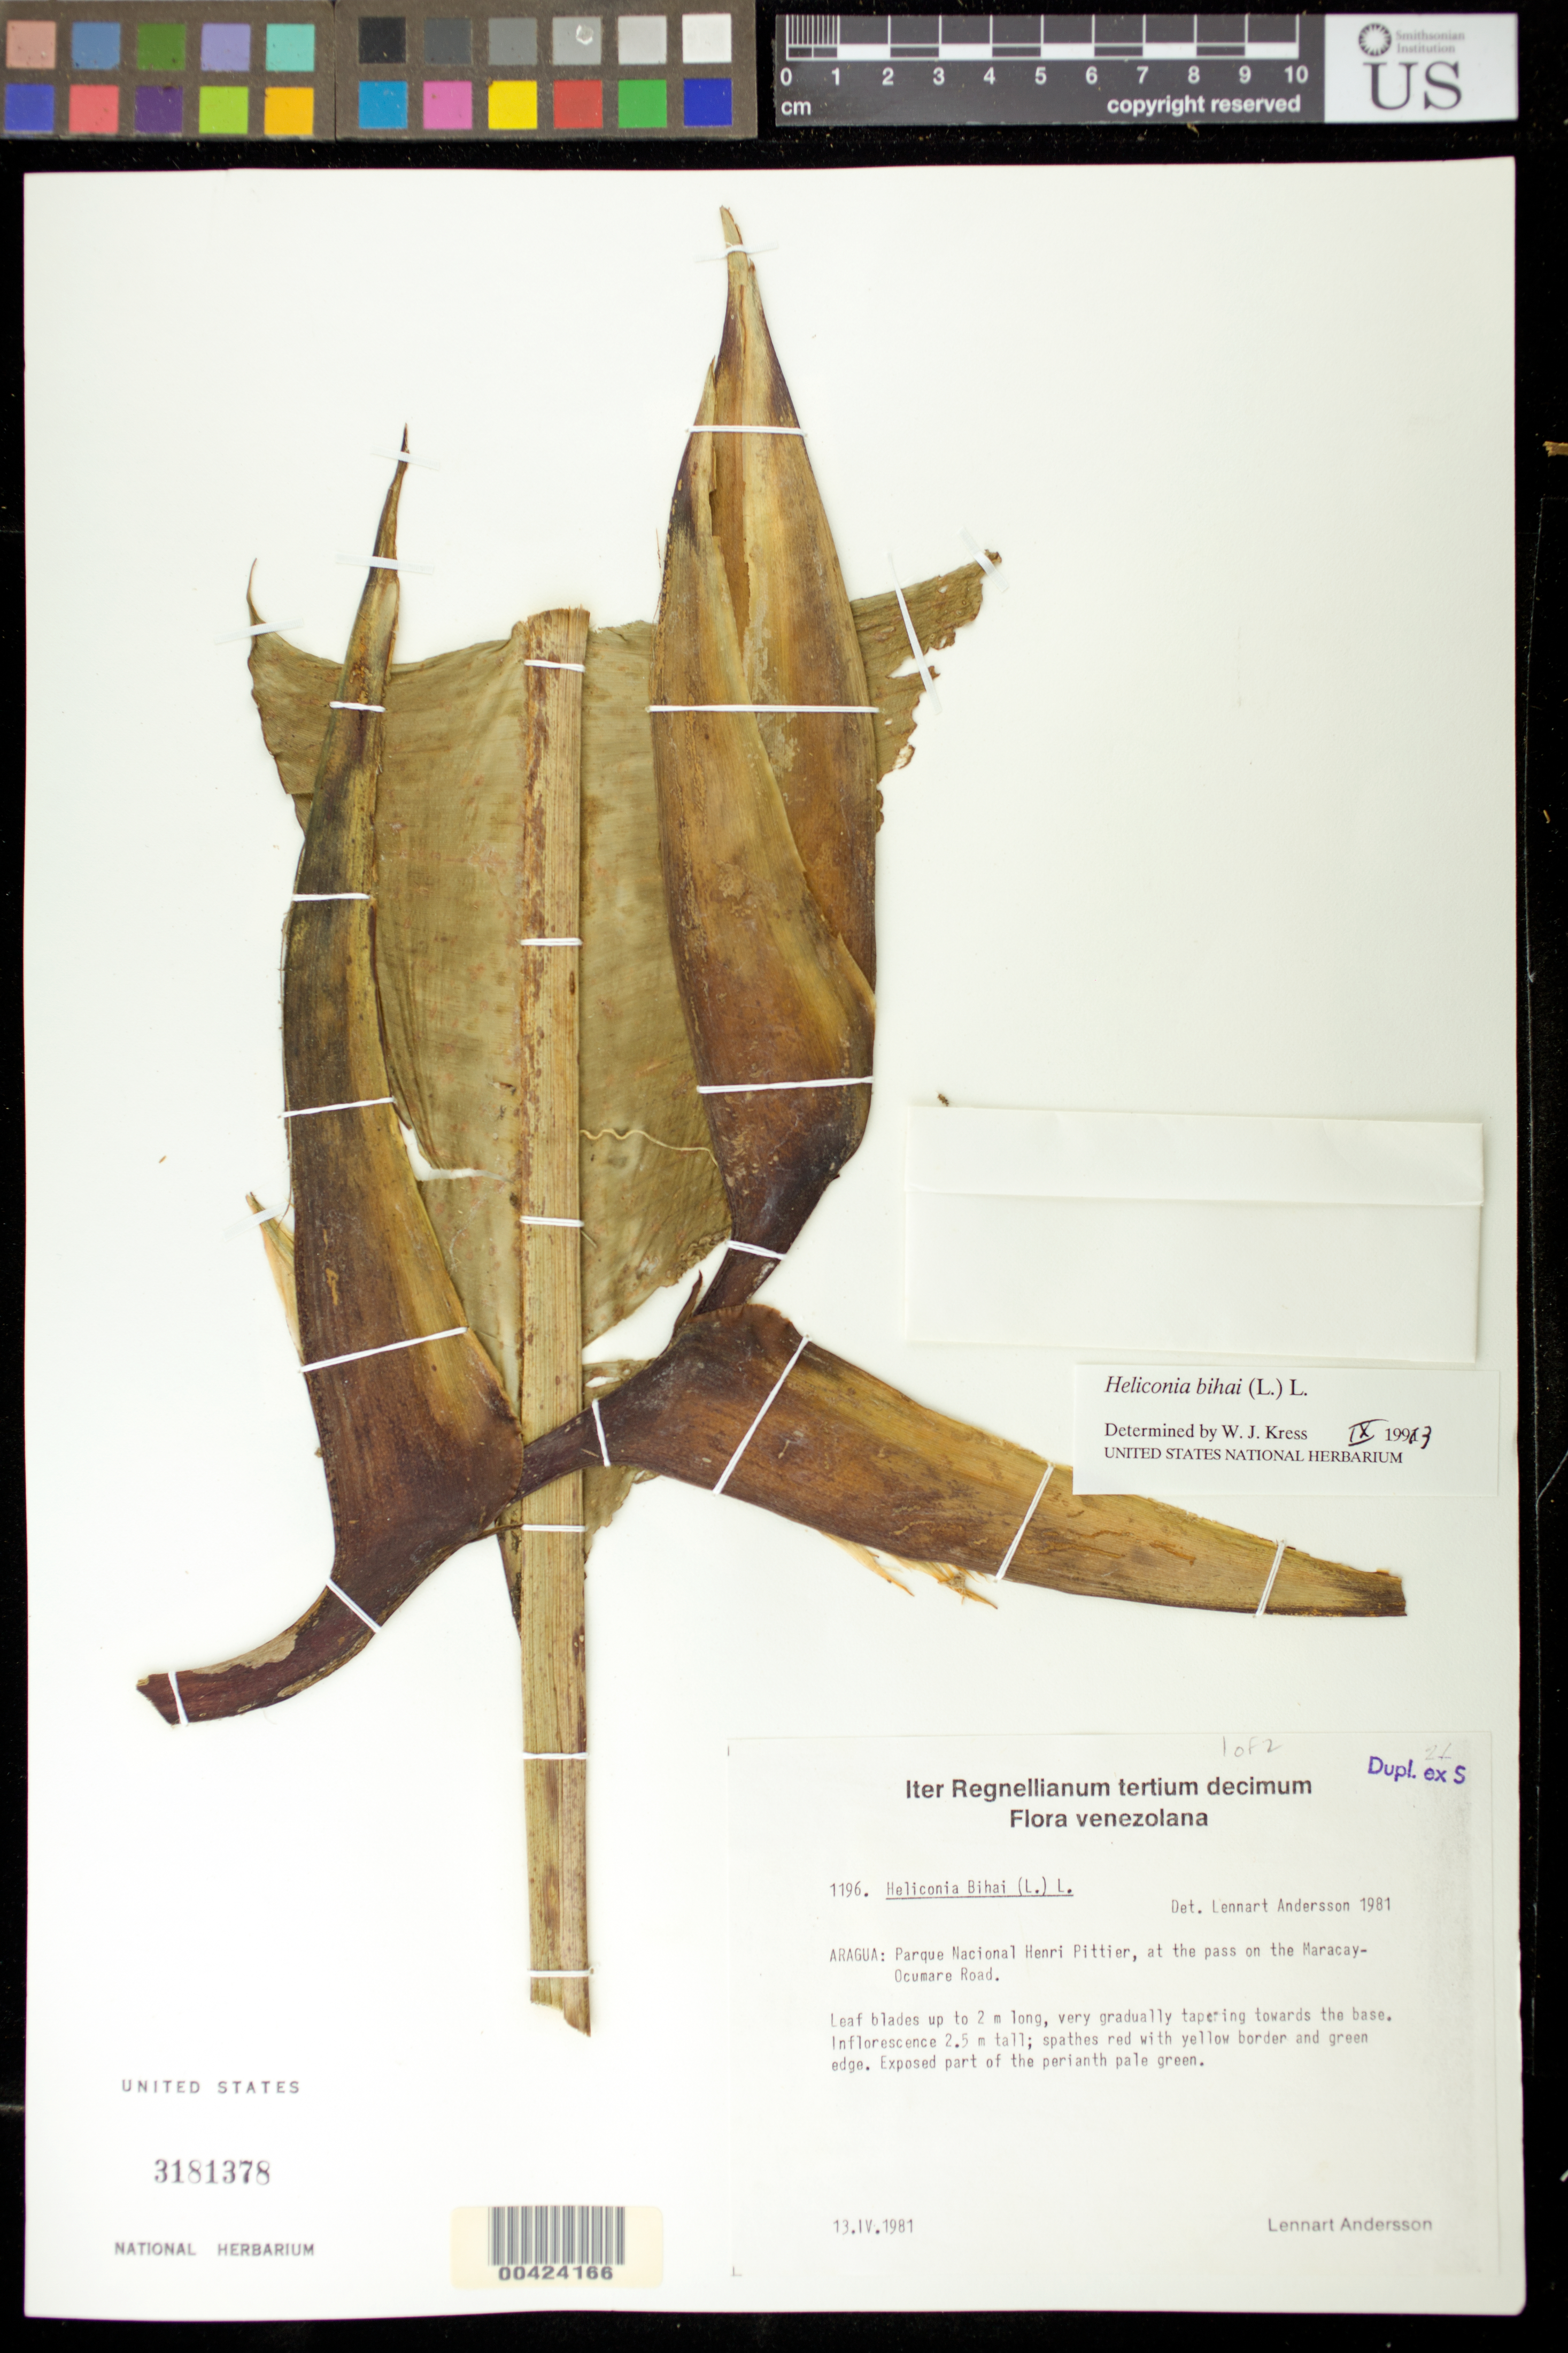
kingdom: Plantae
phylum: Tracheophyta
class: Liliopsida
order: Zingiberales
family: Heliconiaceae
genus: Heliconia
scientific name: Heliconia bihai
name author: (L.) L.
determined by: Kress, W. J., (US), Smithsonian Institution - National Museum of Natural History (UNITED STATES)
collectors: L. Andersson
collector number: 1196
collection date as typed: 13 Apr 1981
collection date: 1981-04-13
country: Venezuela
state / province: Aragua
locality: Maracay - ocumare road; at the pass on the; parque nacional henri pittier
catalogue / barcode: US 3181378